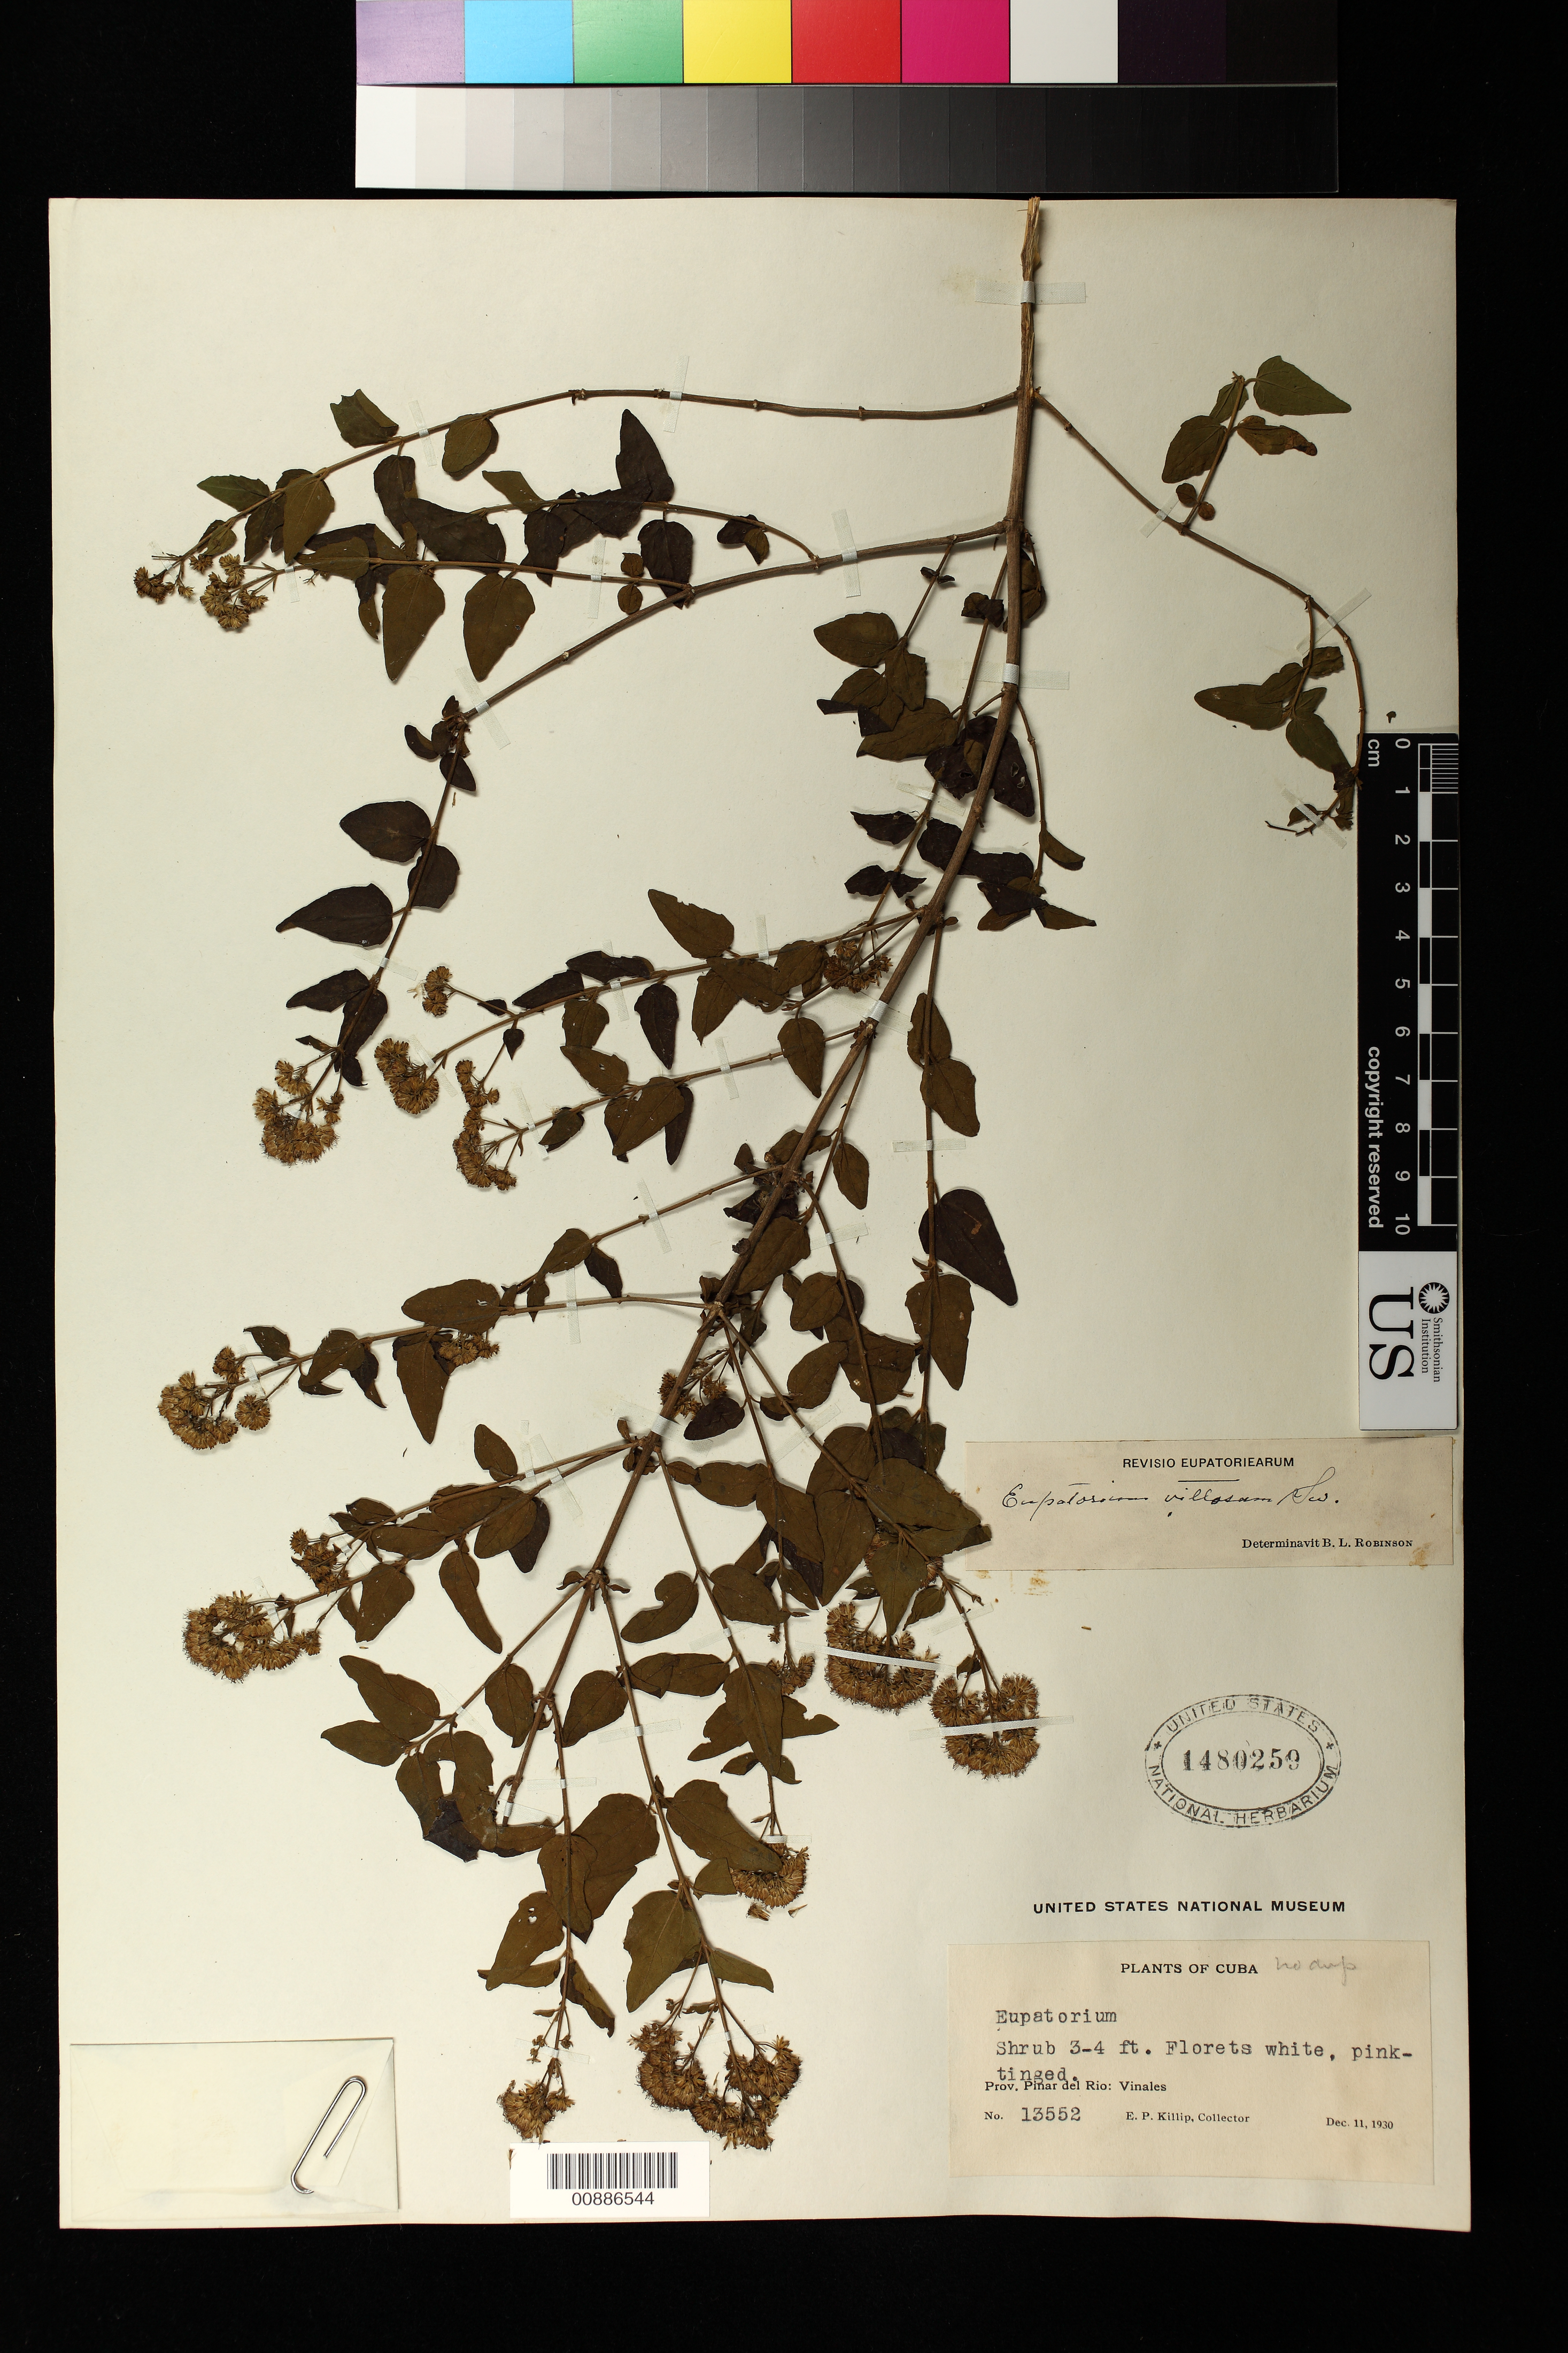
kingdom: Plantae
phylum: Tracheophyta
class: Magnoliopsida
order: Asterales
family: Asteraceae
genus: Koanophyllon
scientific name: Koanophyllon villosum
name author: (Sw.) R.M. King & H. Rob.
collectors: E. P. Killip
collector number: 13552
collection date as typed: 11 Dec 1930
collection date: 1930-12-11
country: Cuba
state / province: Pinar del Río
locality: Vinales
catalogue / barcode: US 1480259